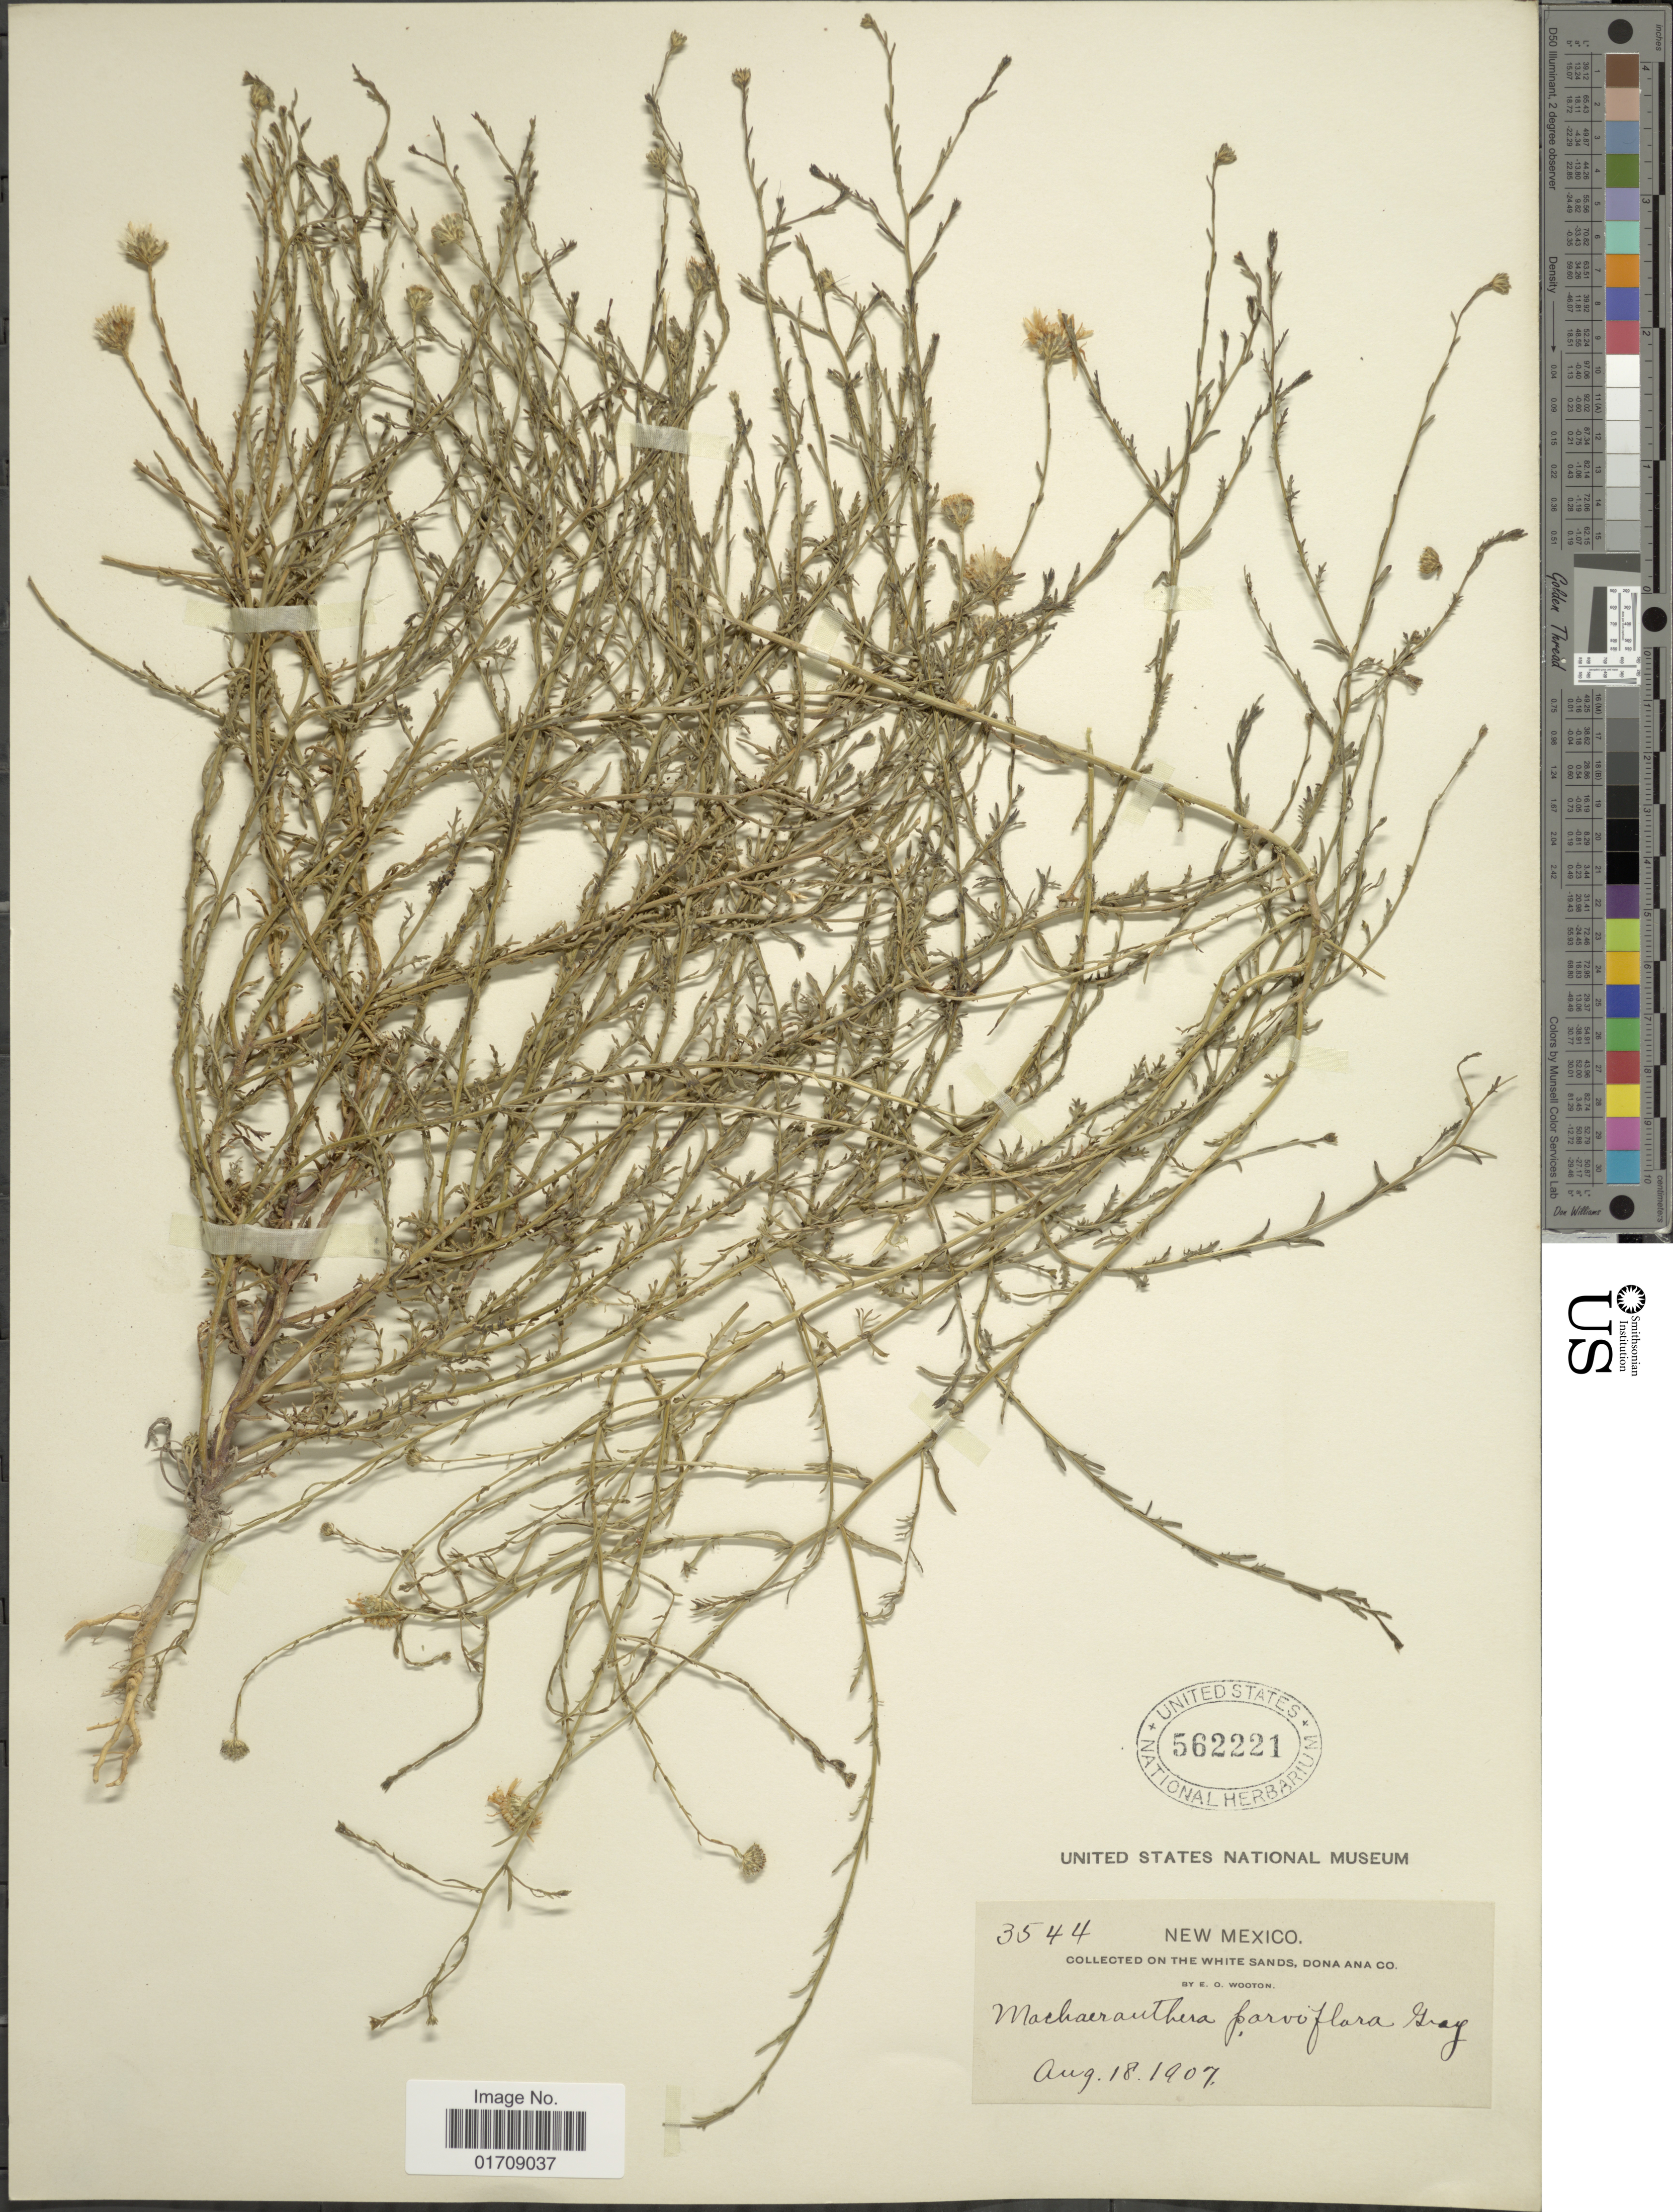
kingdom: Plantae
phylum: Tracheophyta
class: Magnoliopsida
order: Asterales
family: Asteraceae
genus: Machaeranthera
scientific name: Machaeranthera parviflora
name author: A. Gray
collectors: E. O. Wooton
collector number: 3544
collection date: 1907-08-18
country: United States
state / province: New Mexico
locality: White Sands, Dona Ana Co.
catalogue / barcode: US 562221